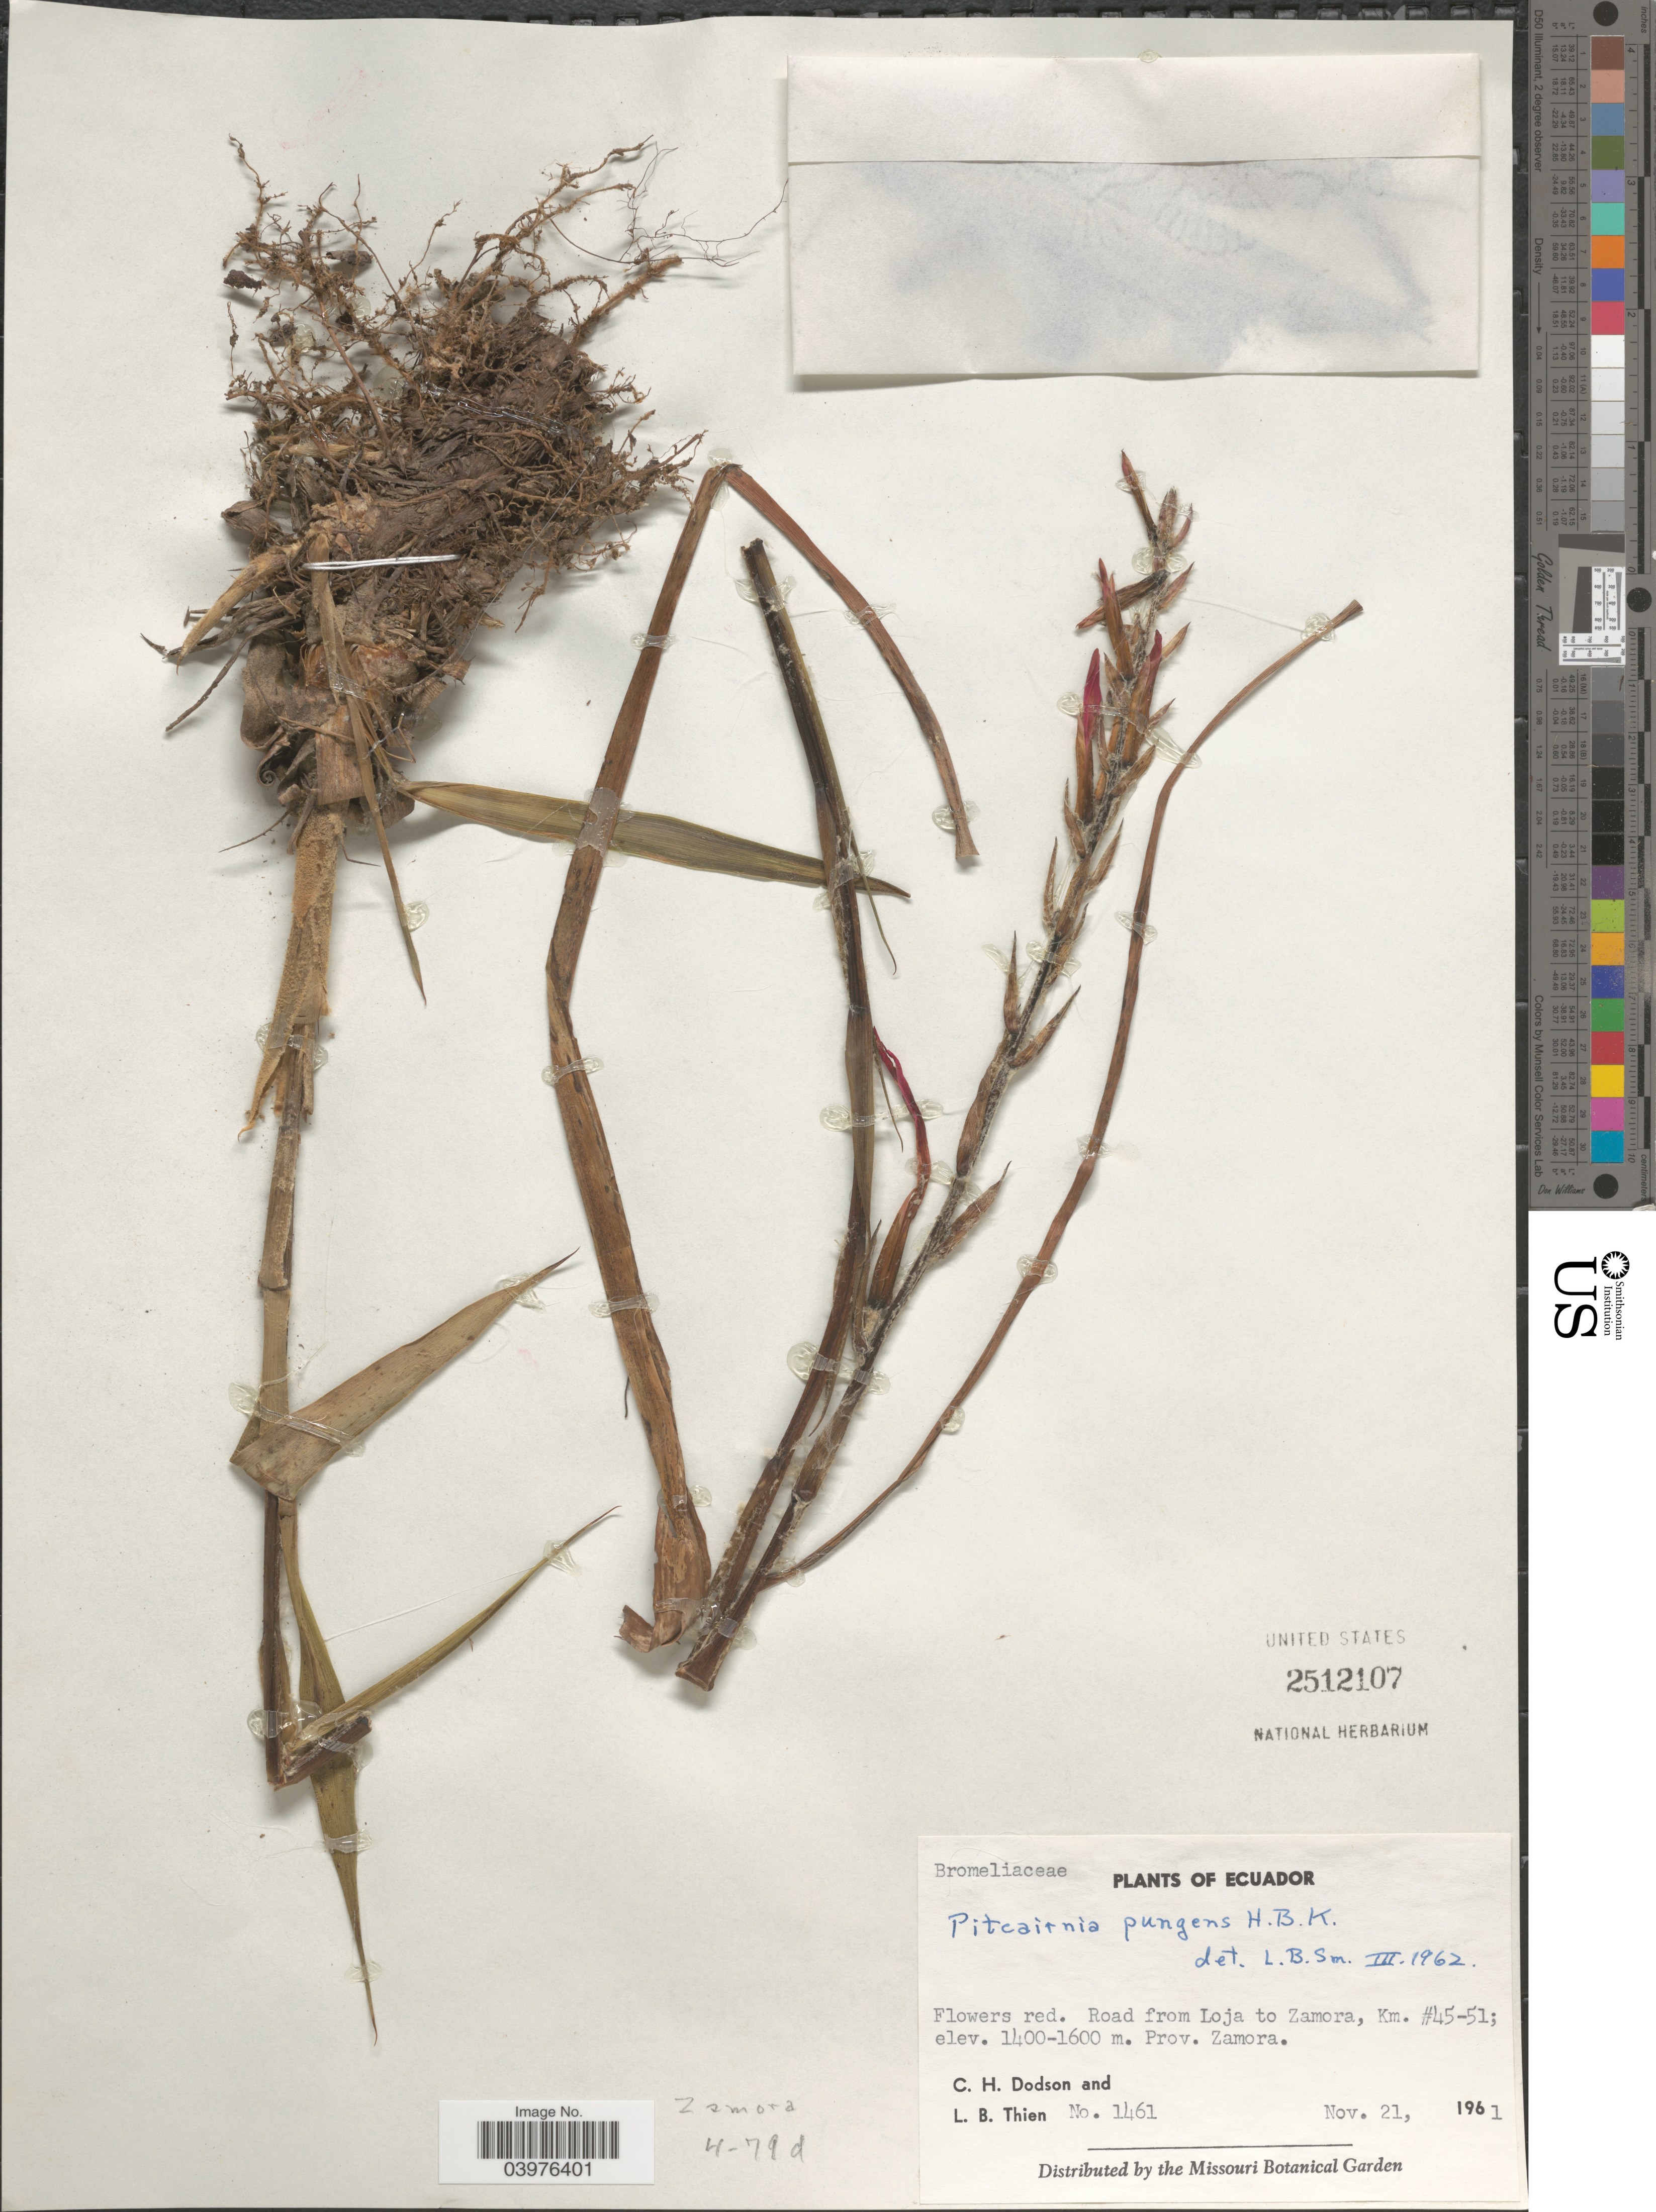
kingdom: Plantae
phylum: Tracheophyta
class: Liliopsida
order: Poales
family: Bromeliaceae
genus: Pitcairnia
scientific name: Pitcairnia pungens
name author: Kunth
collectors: C. H. Dodson & L. Thien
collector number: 1461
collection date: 1961-11-21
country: Ecuador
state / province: Zamora-Chinchipe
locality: Zamora. Road from Loja to Zamora, Km. #45-51.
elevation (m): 1400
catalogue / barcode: US 2512107